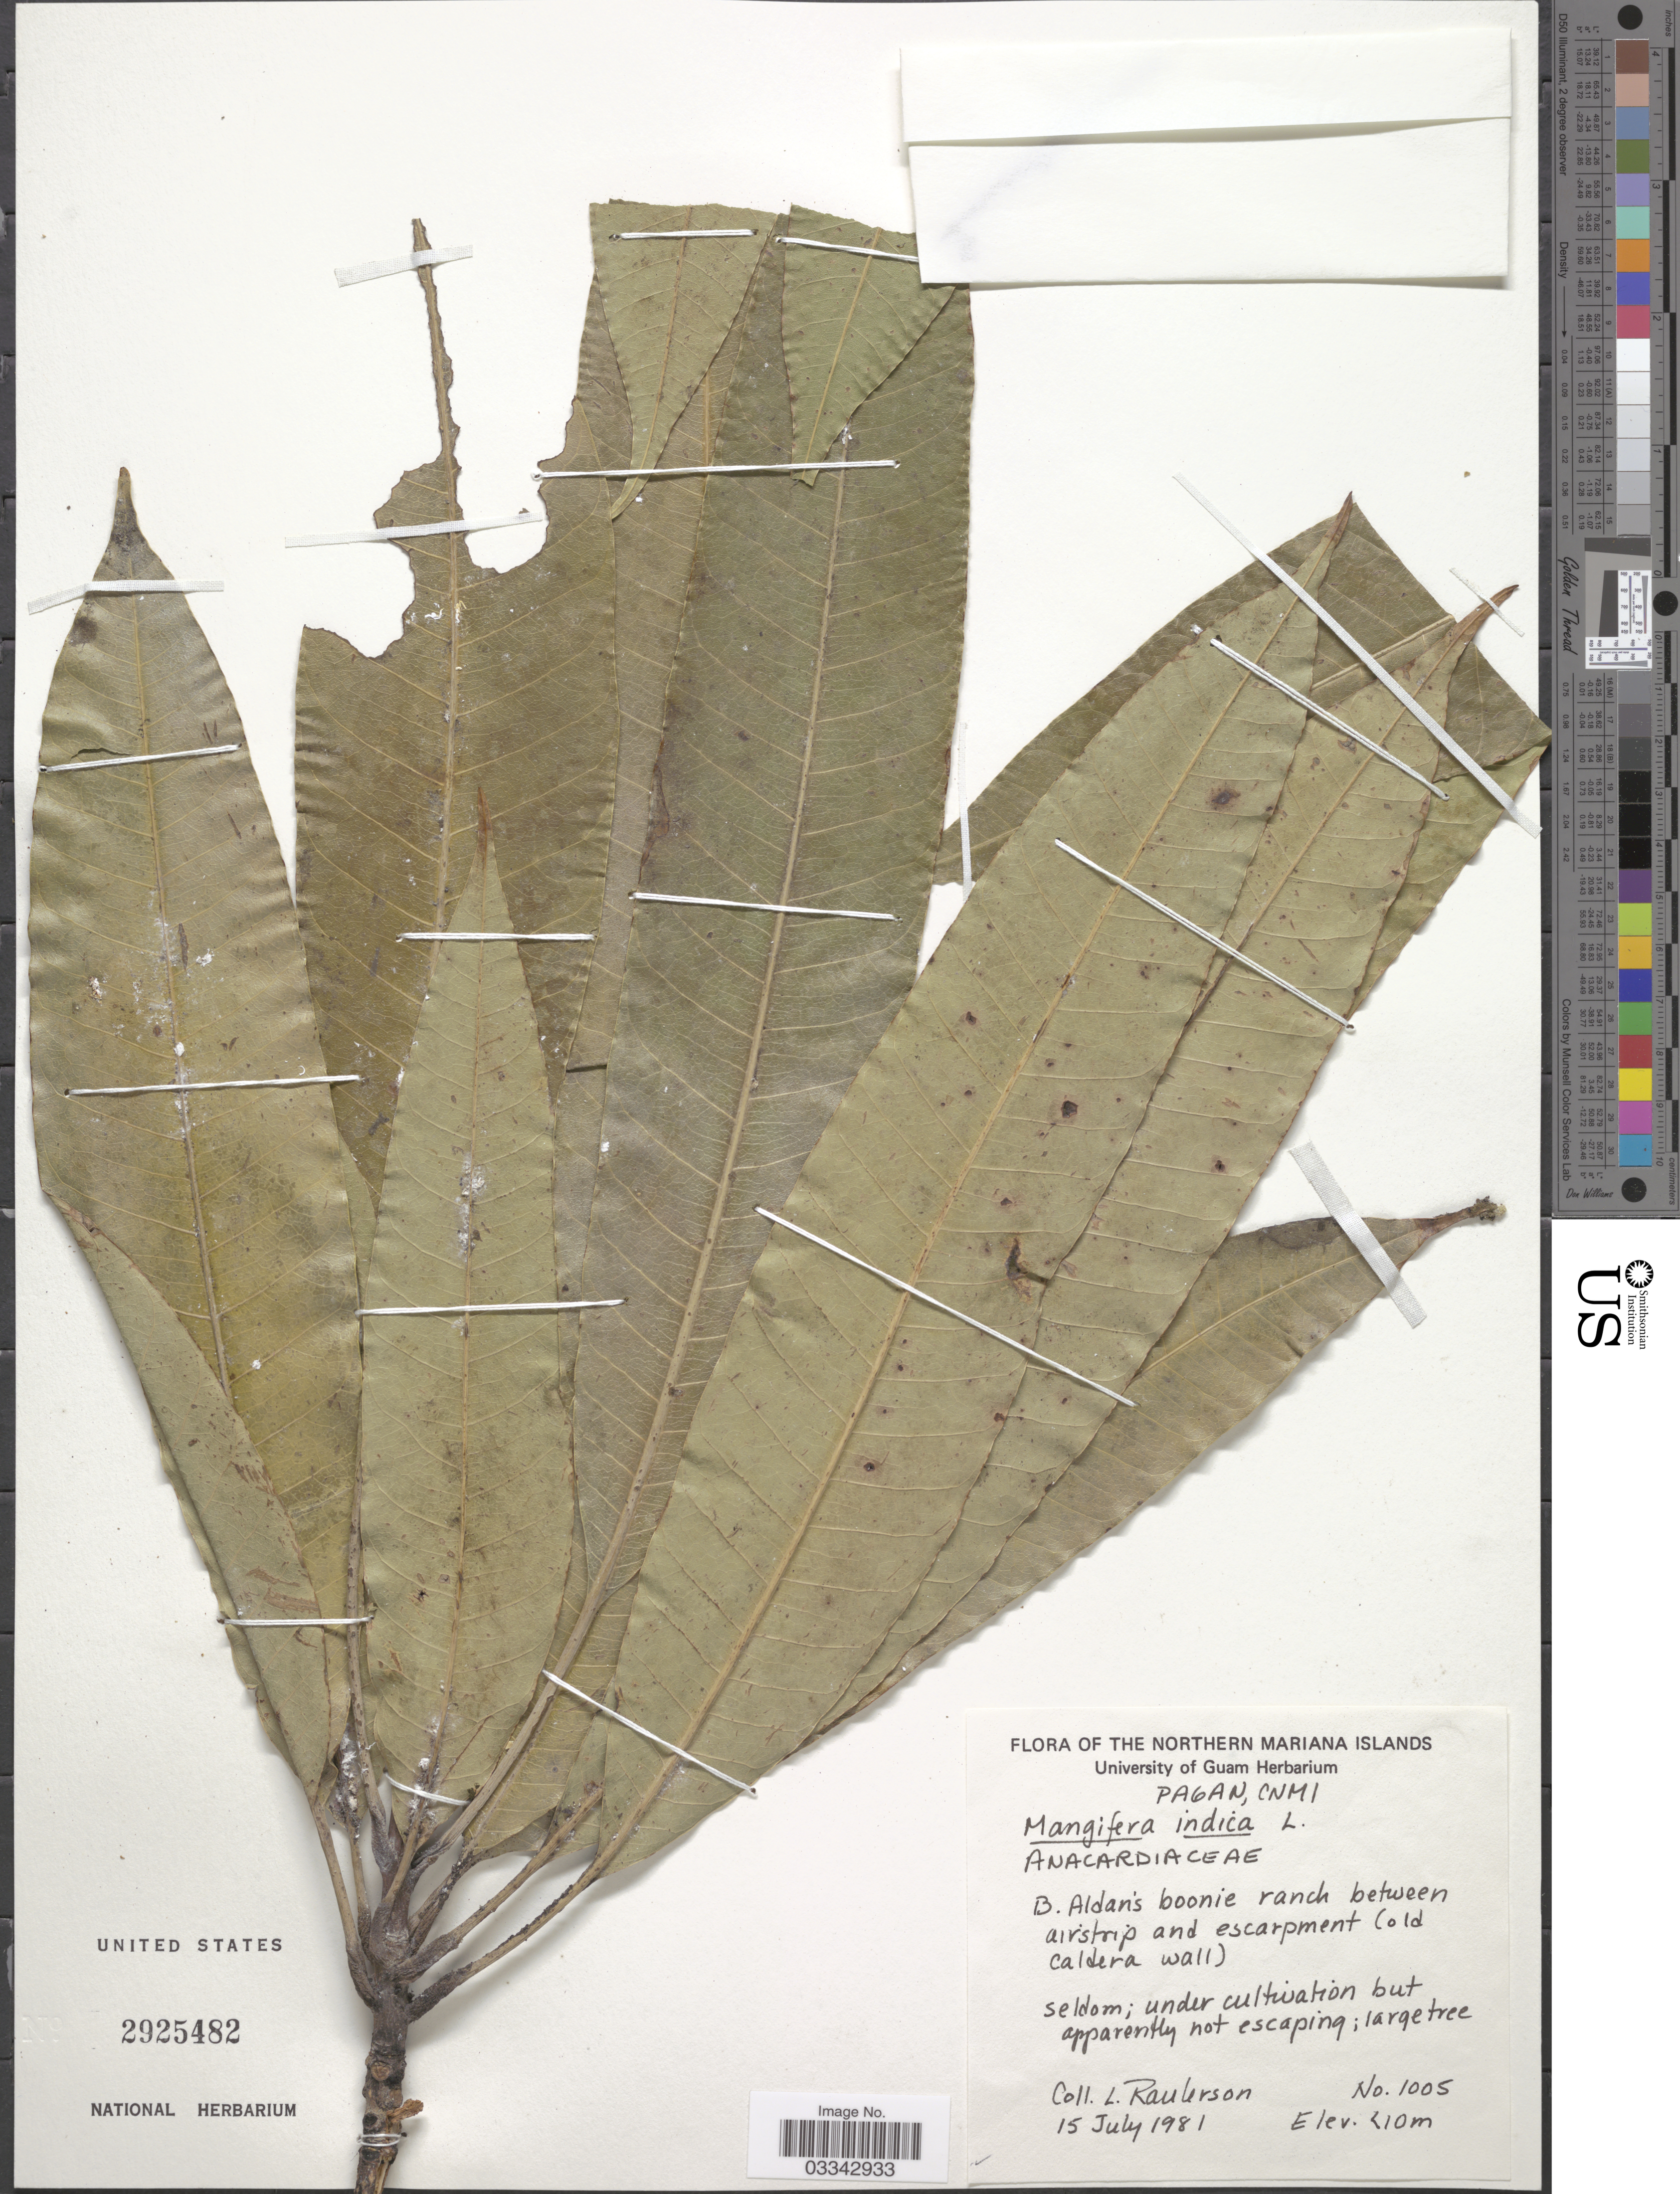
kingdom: Plantae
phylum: Tracheophyta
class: Magnoliopsida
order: Sapindales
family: Anacardiaceae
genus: Mangifera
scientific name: Mangifera indica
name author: L.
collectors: L. Raulerson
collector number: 1005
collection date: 1981-07-15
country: Northern Mariana Islands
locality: The Northern Mariana Islands. Pagan, CNMI. B. Aldan's boonie ranch between airstrip and escarpment (old caldera wall).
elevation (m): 10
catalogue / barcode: US 2925482